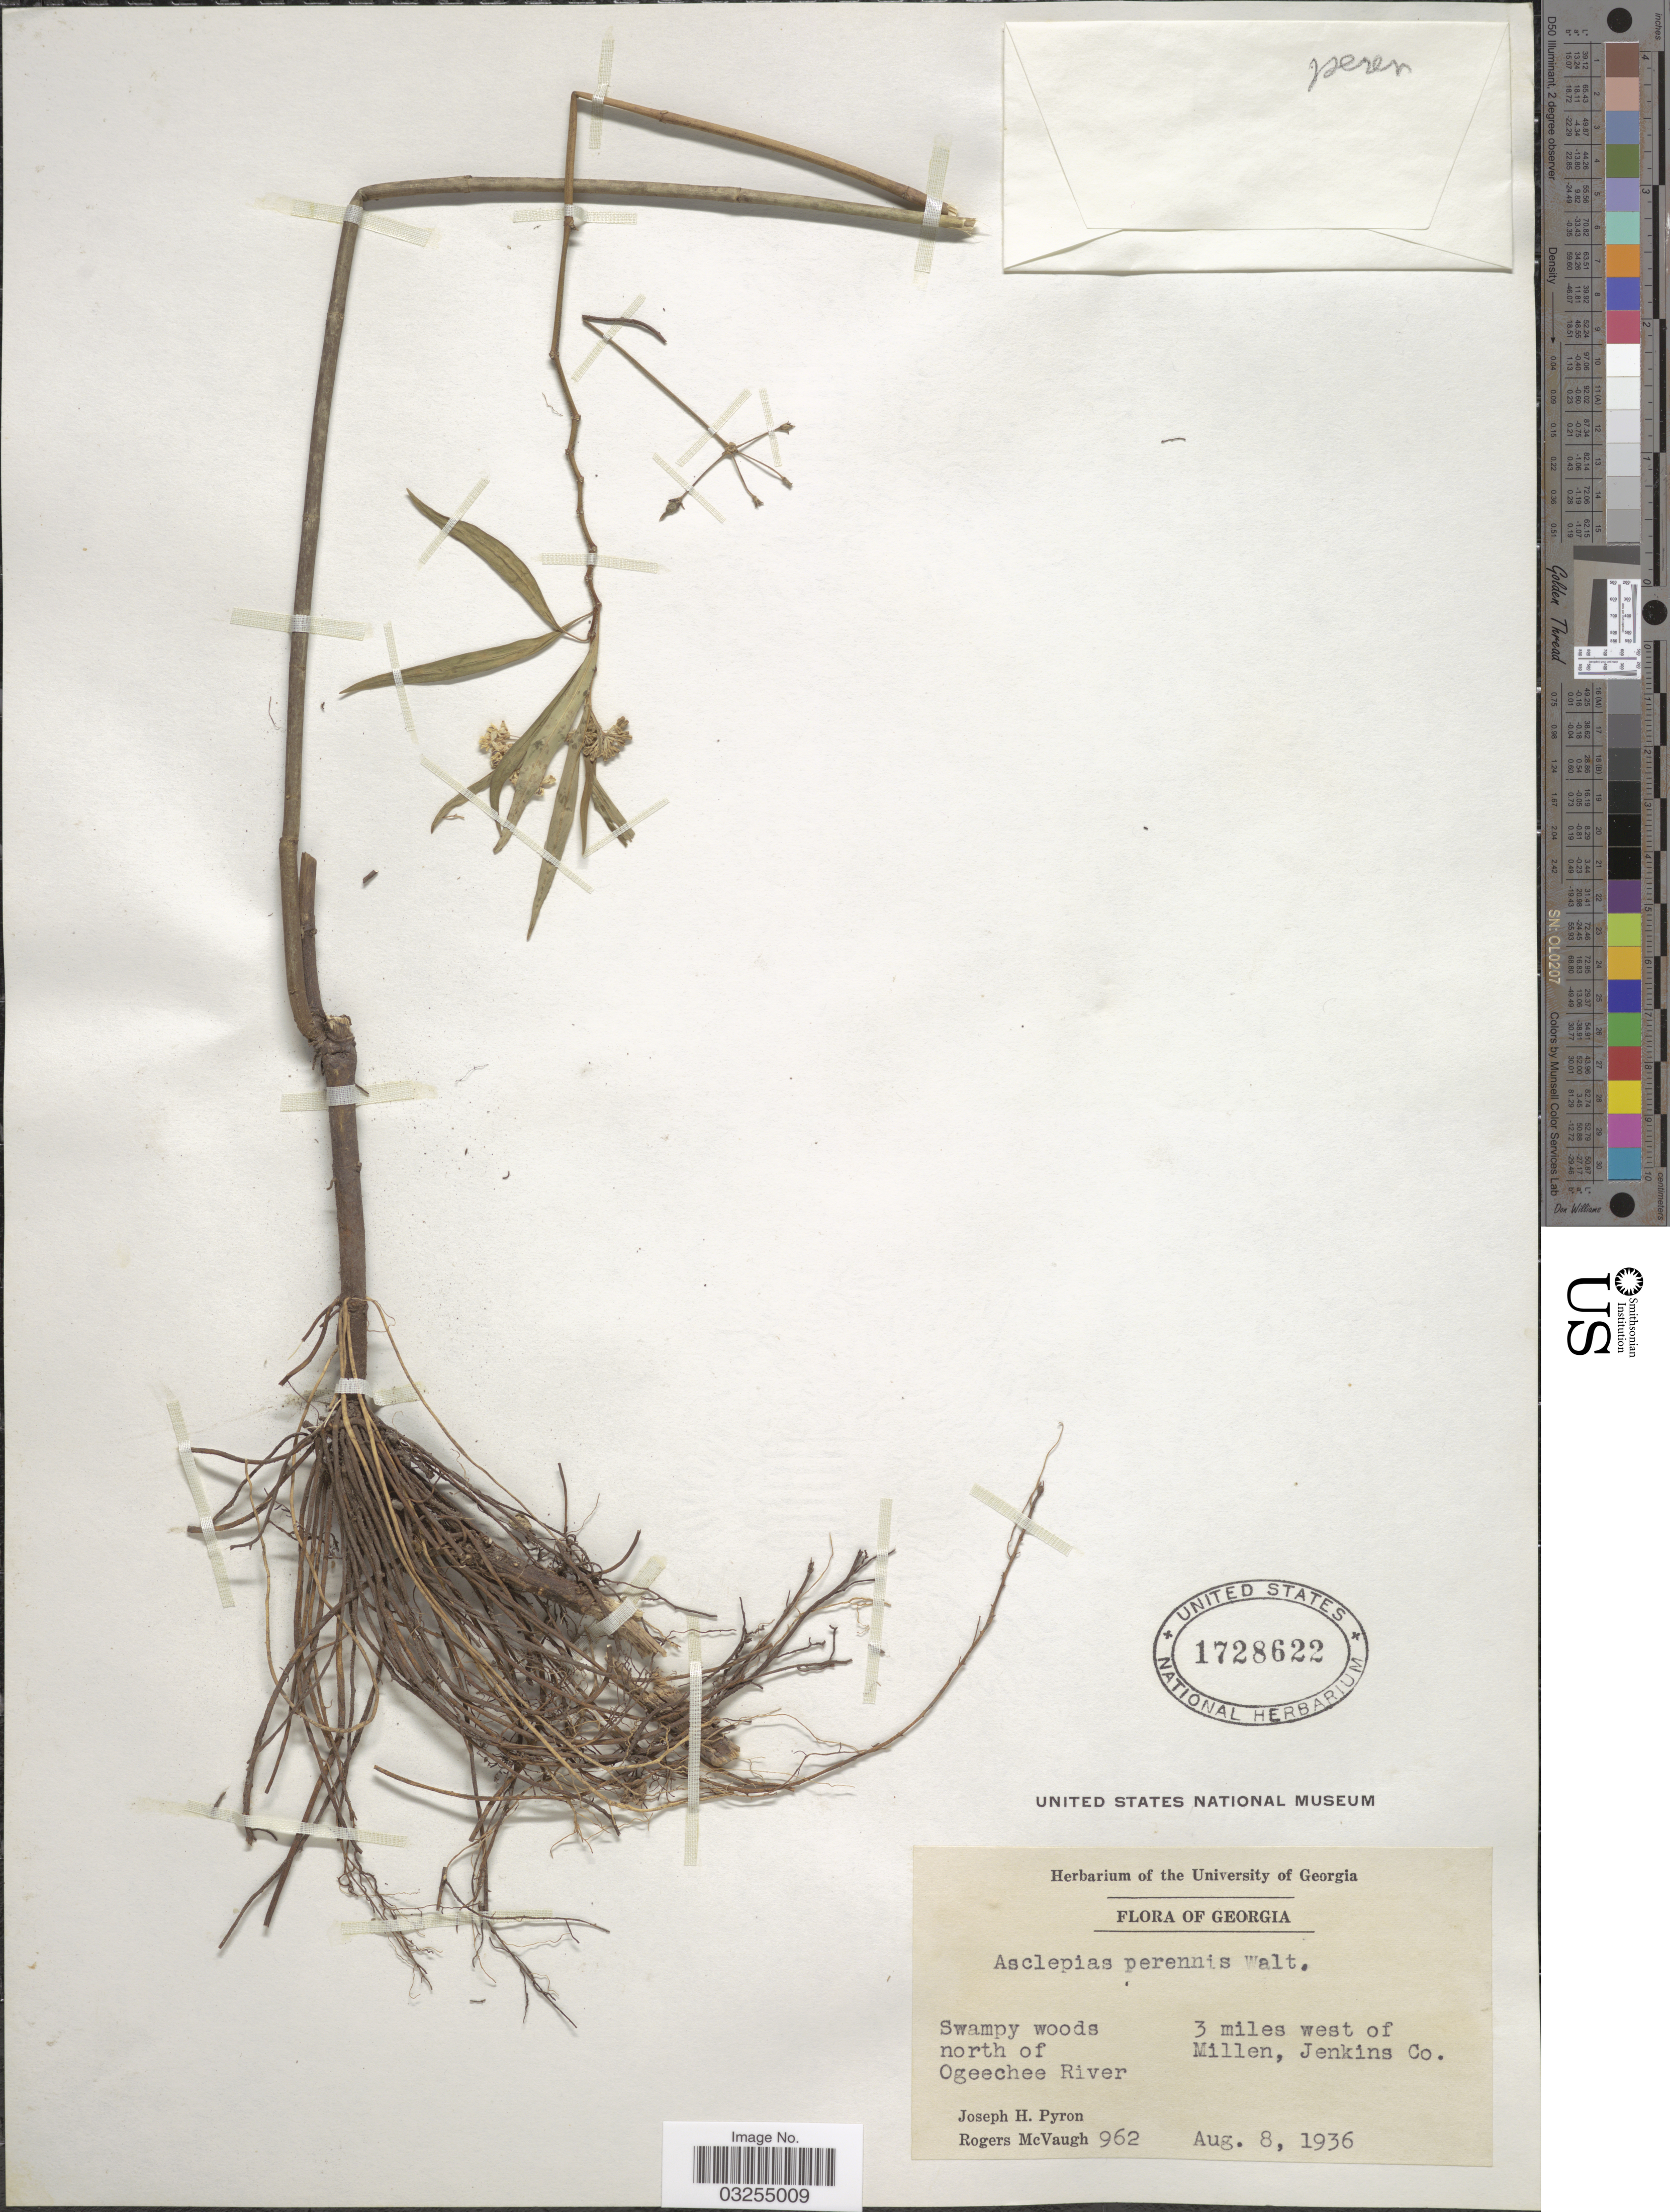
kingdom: Plantae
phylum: Tracheophyta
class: Magnoliopsida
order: Gentianales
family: Apocynaceae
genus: Asclepias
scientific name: Asclepias perennis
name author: Walter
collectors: J. H. Pyron & R. McVaugh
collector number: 962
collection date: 1936-08-08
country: United States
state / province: Georgia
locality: North of Ogeechee River. 3 miles west of Millen, Jenkins Co.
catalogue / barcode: US 1728622